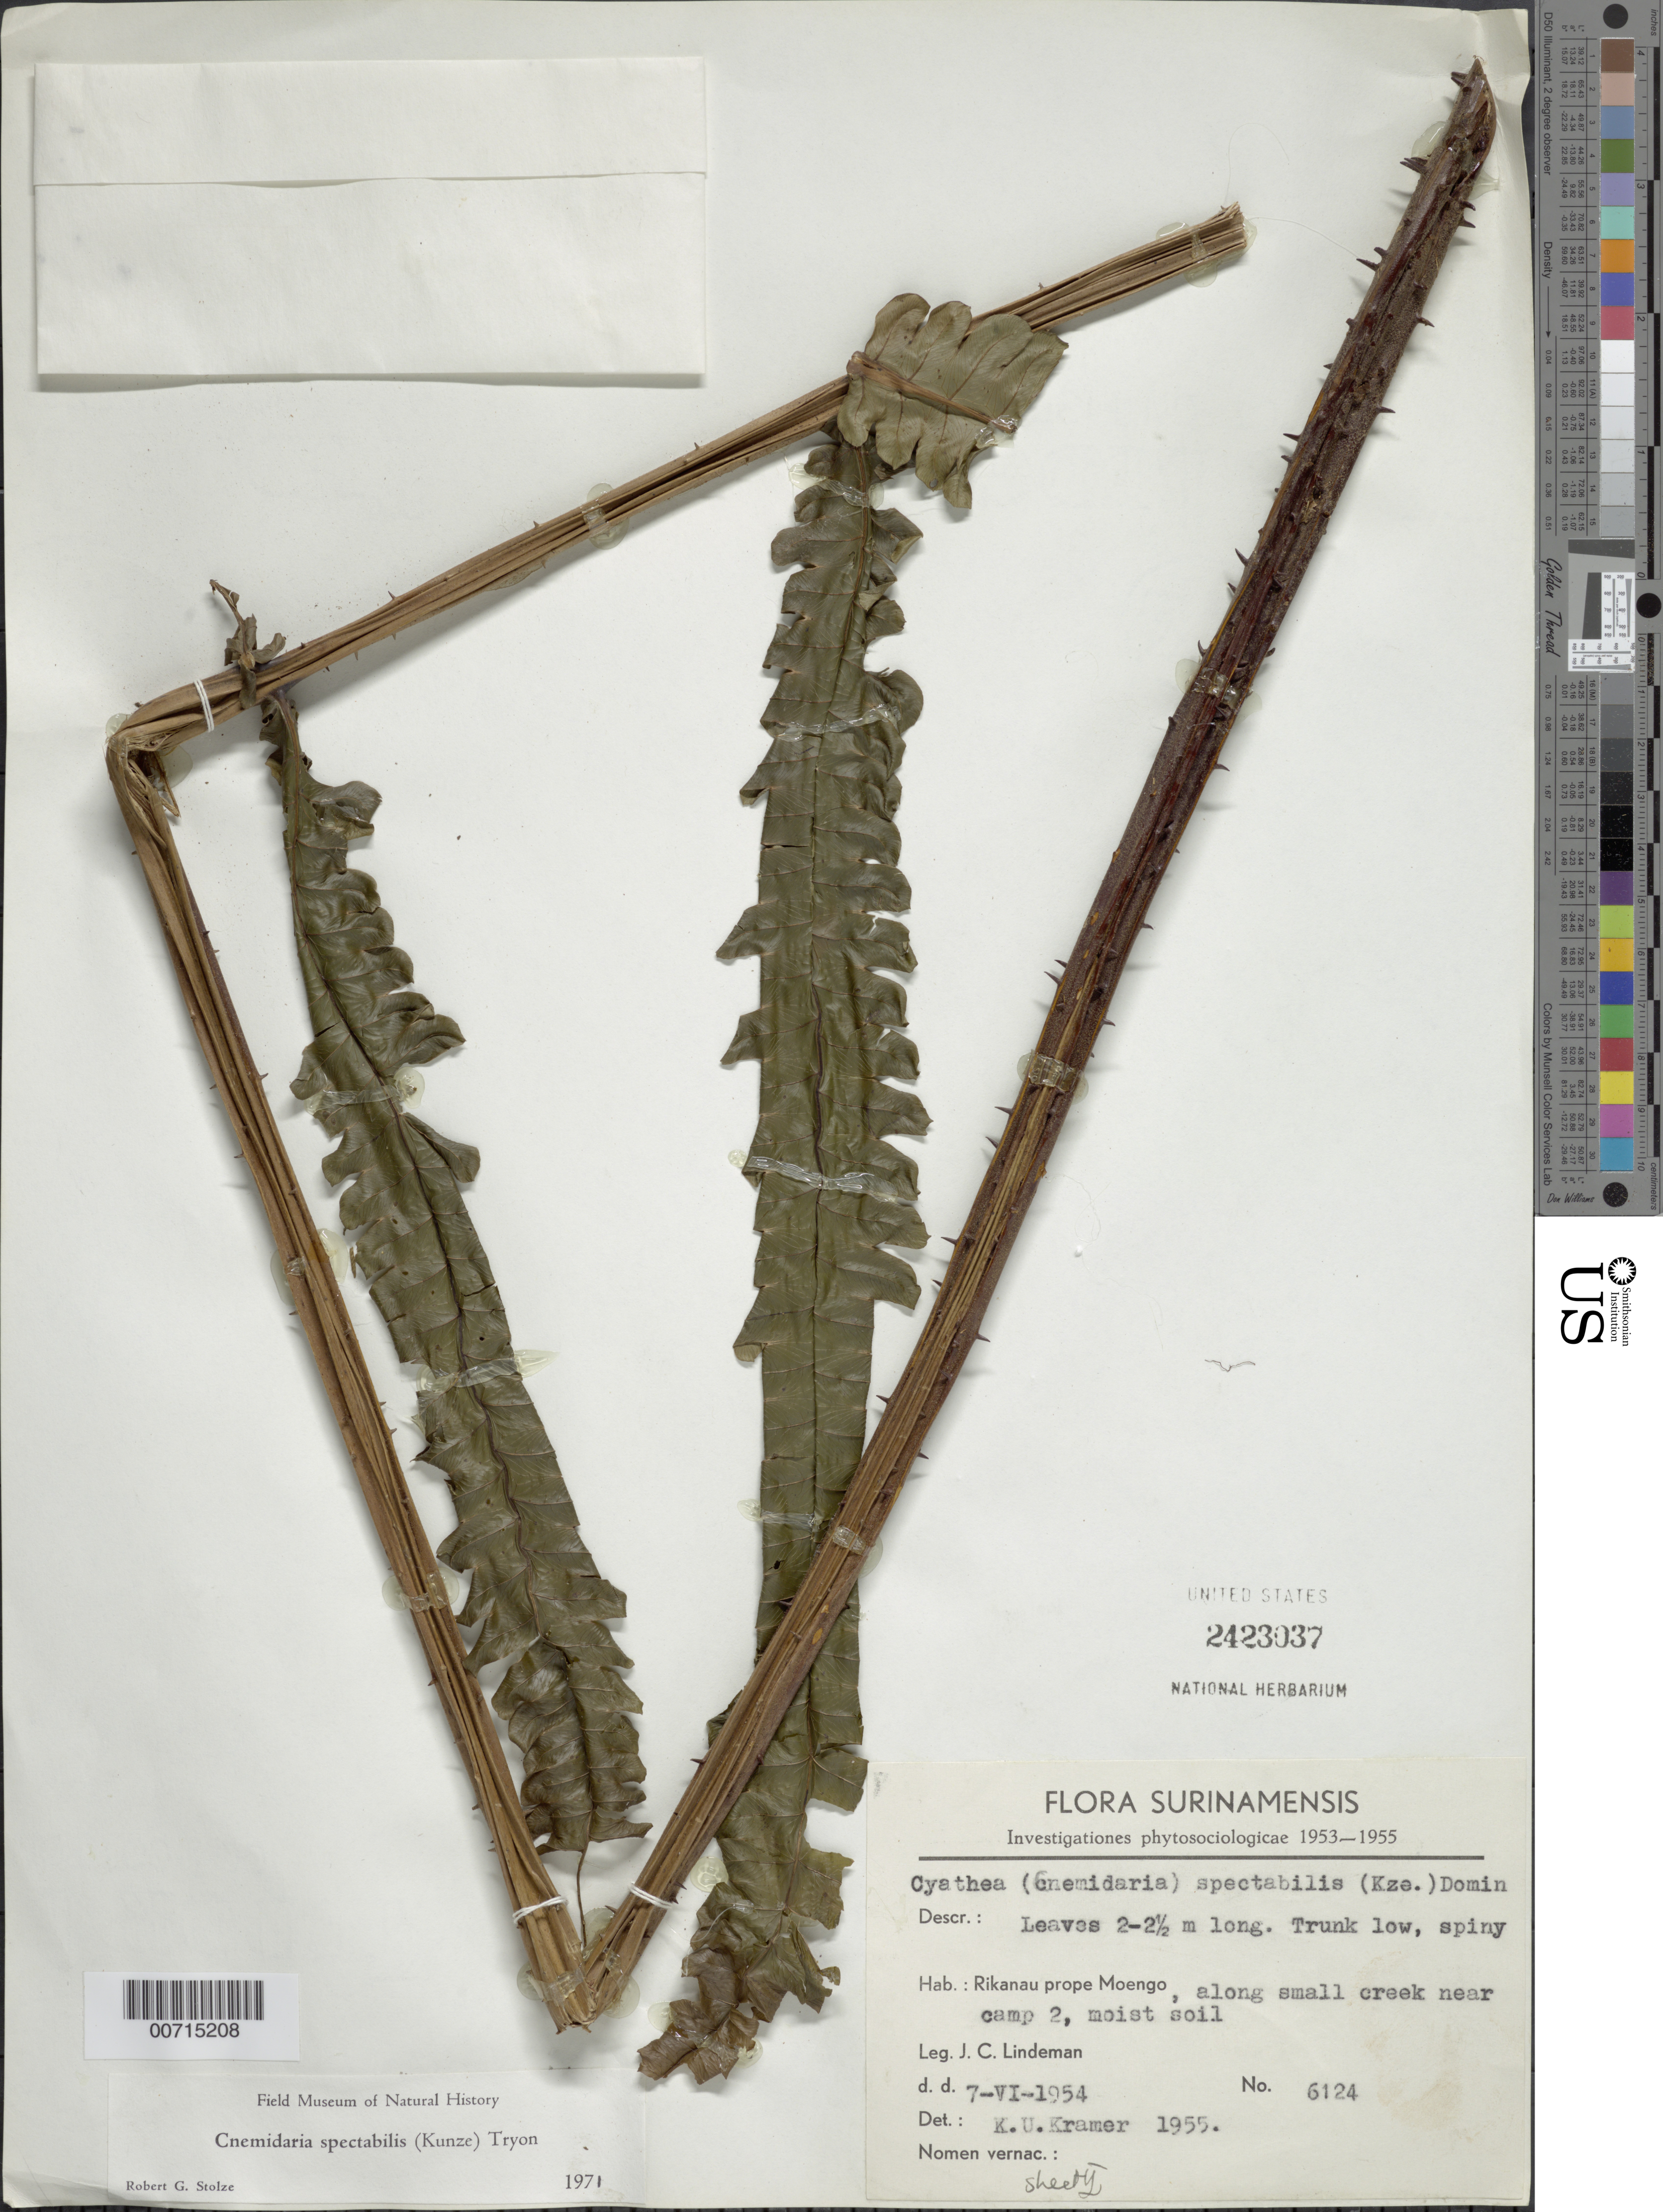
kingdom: Plantae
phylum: Tracheophyta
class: Polypodiopsida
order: Cyatheales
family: Cyatheaceae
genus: Cyathea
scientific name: Cyathea spectabilis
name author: (Kunze) Domin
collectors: J. C. Lindeman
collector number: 6124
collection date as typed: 7-Jun-54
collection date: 1954-06-07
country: Suriname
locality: Rikanau, near Moengo, Camp 2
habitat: Moist soil along creek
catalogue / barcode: US 2423037